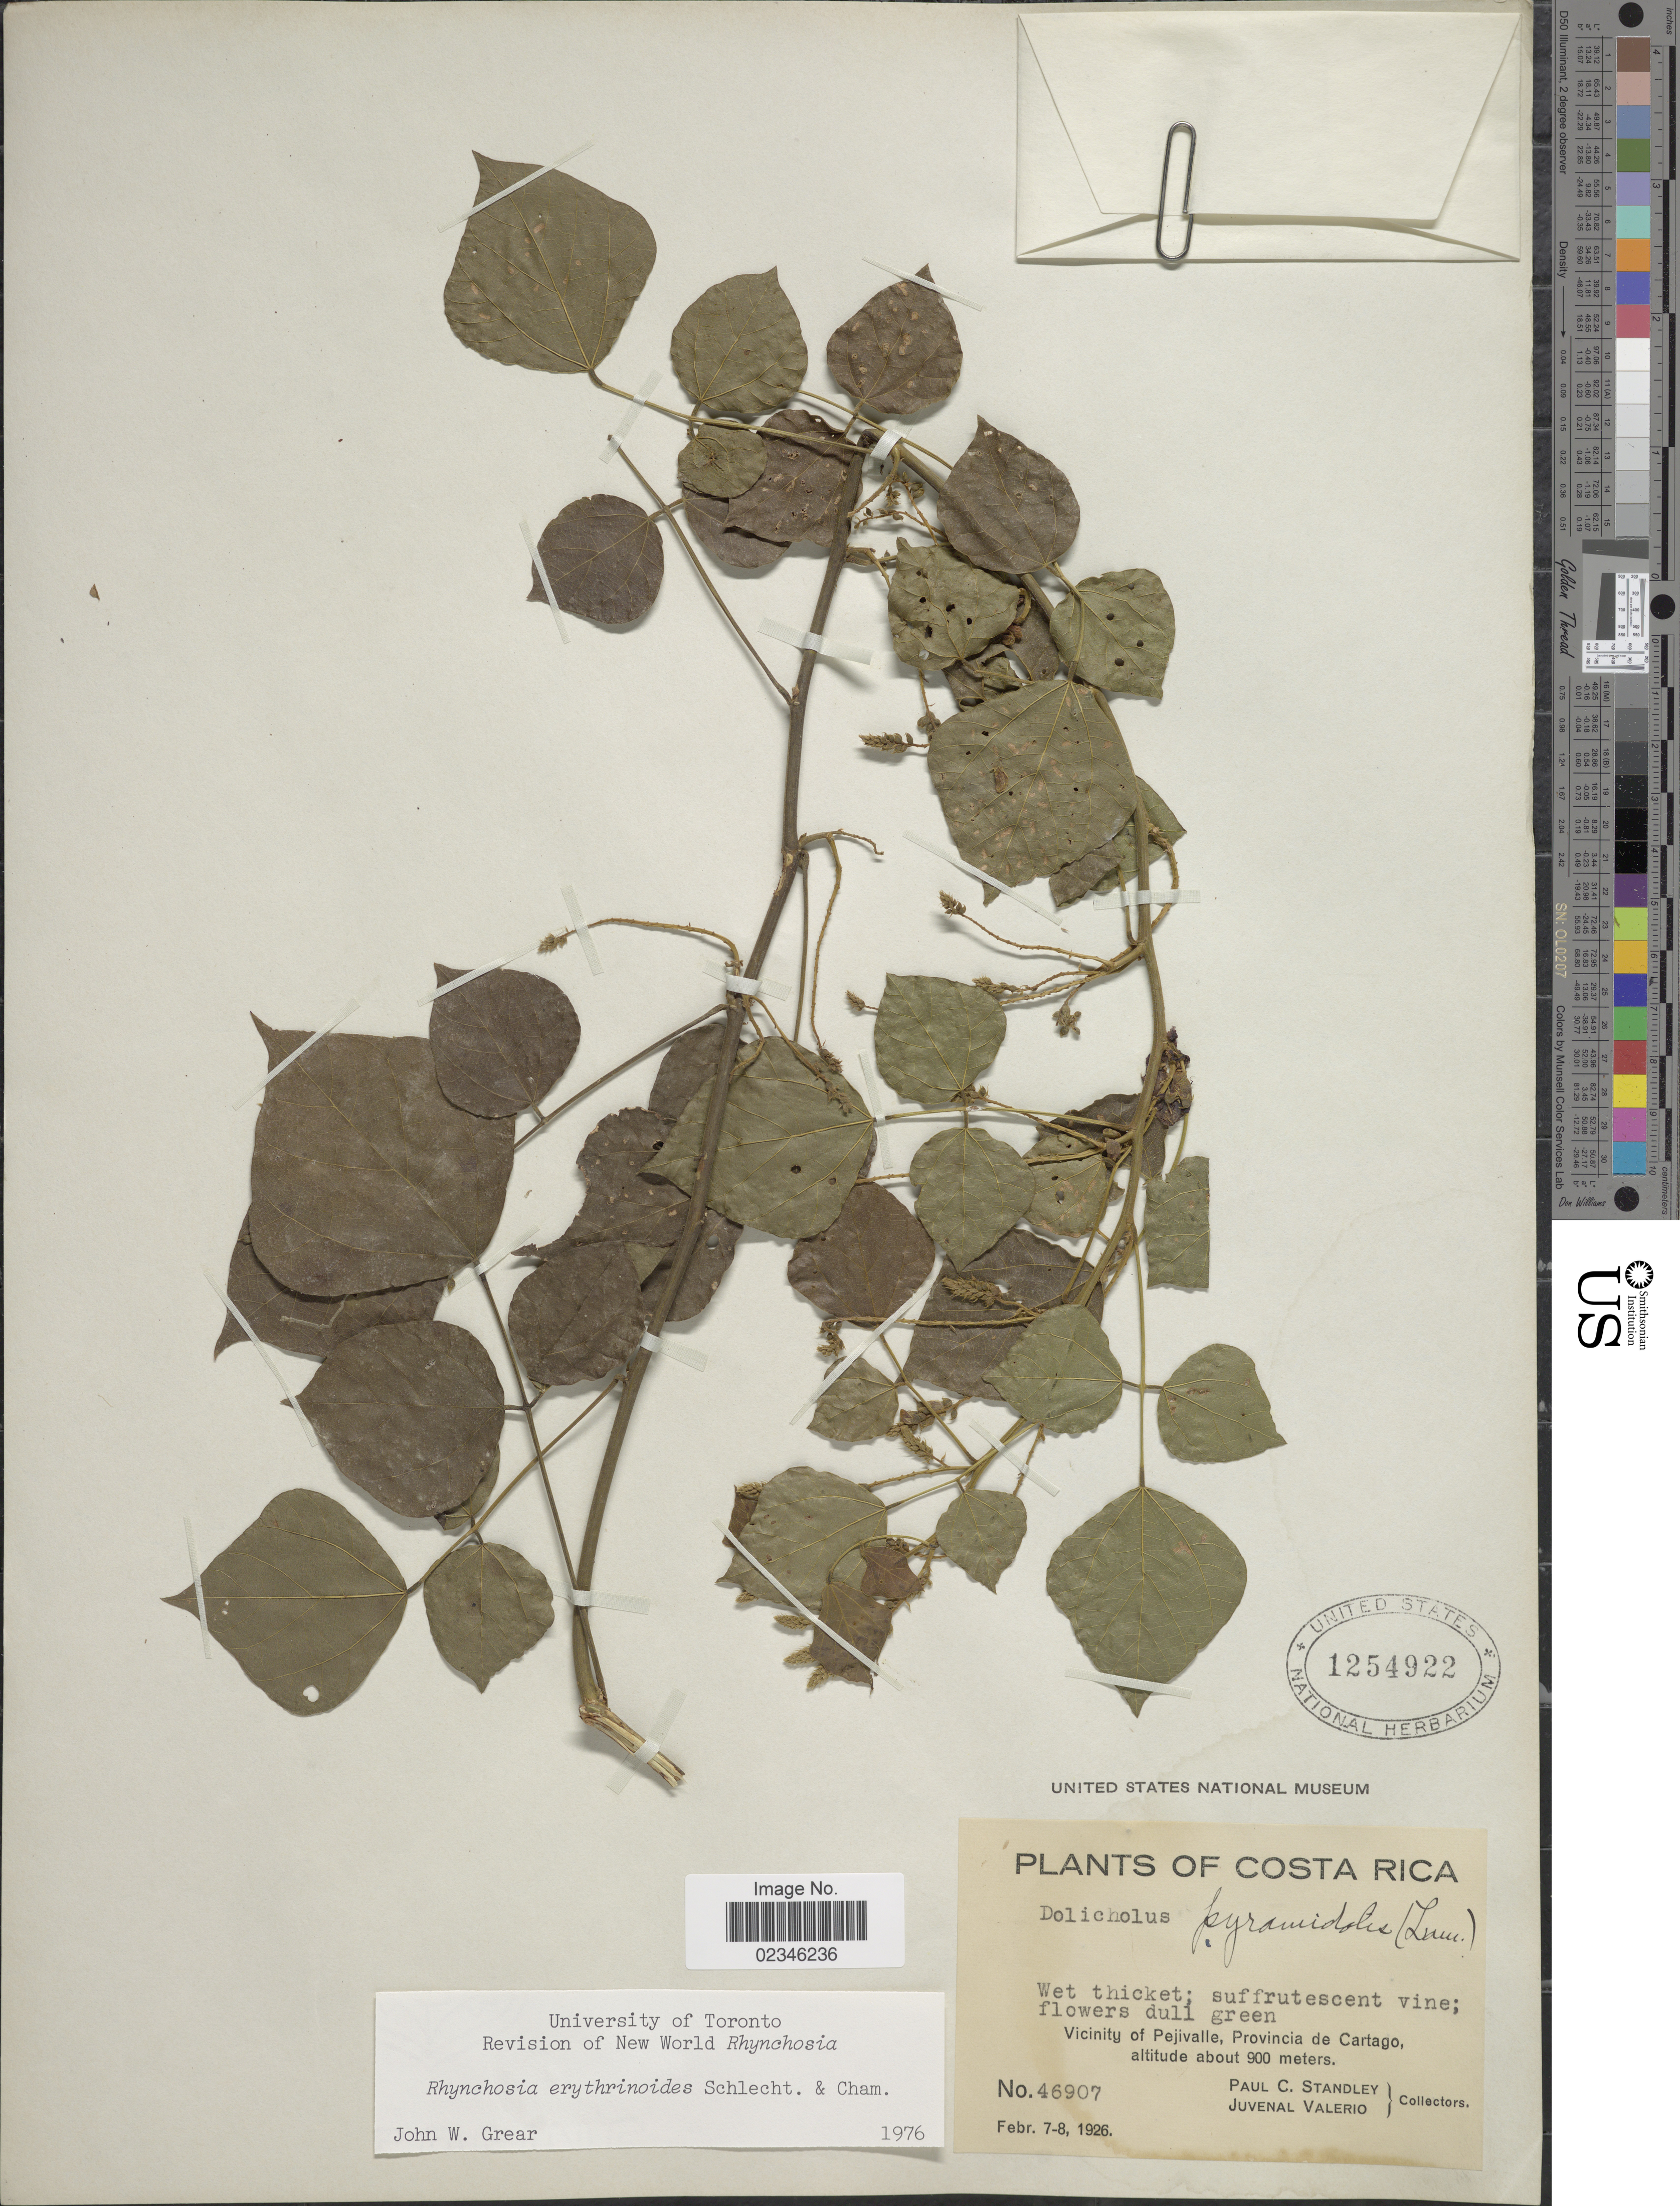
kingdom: Plantae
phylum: Tracheophyta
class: Magnoliopsida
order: Fabales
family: Fabaceae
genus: Rhynchosia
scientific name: Rhynchosia erythrinoides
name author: Schltdl. & Cham.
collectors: P. C. Standley & J. Valerio R.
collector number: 46907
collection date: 1926-02-07/1926-02-08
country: Costa Rica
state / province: Cartago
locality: Vicinity of Pejivalle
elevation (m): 900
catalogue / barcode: US 1254922